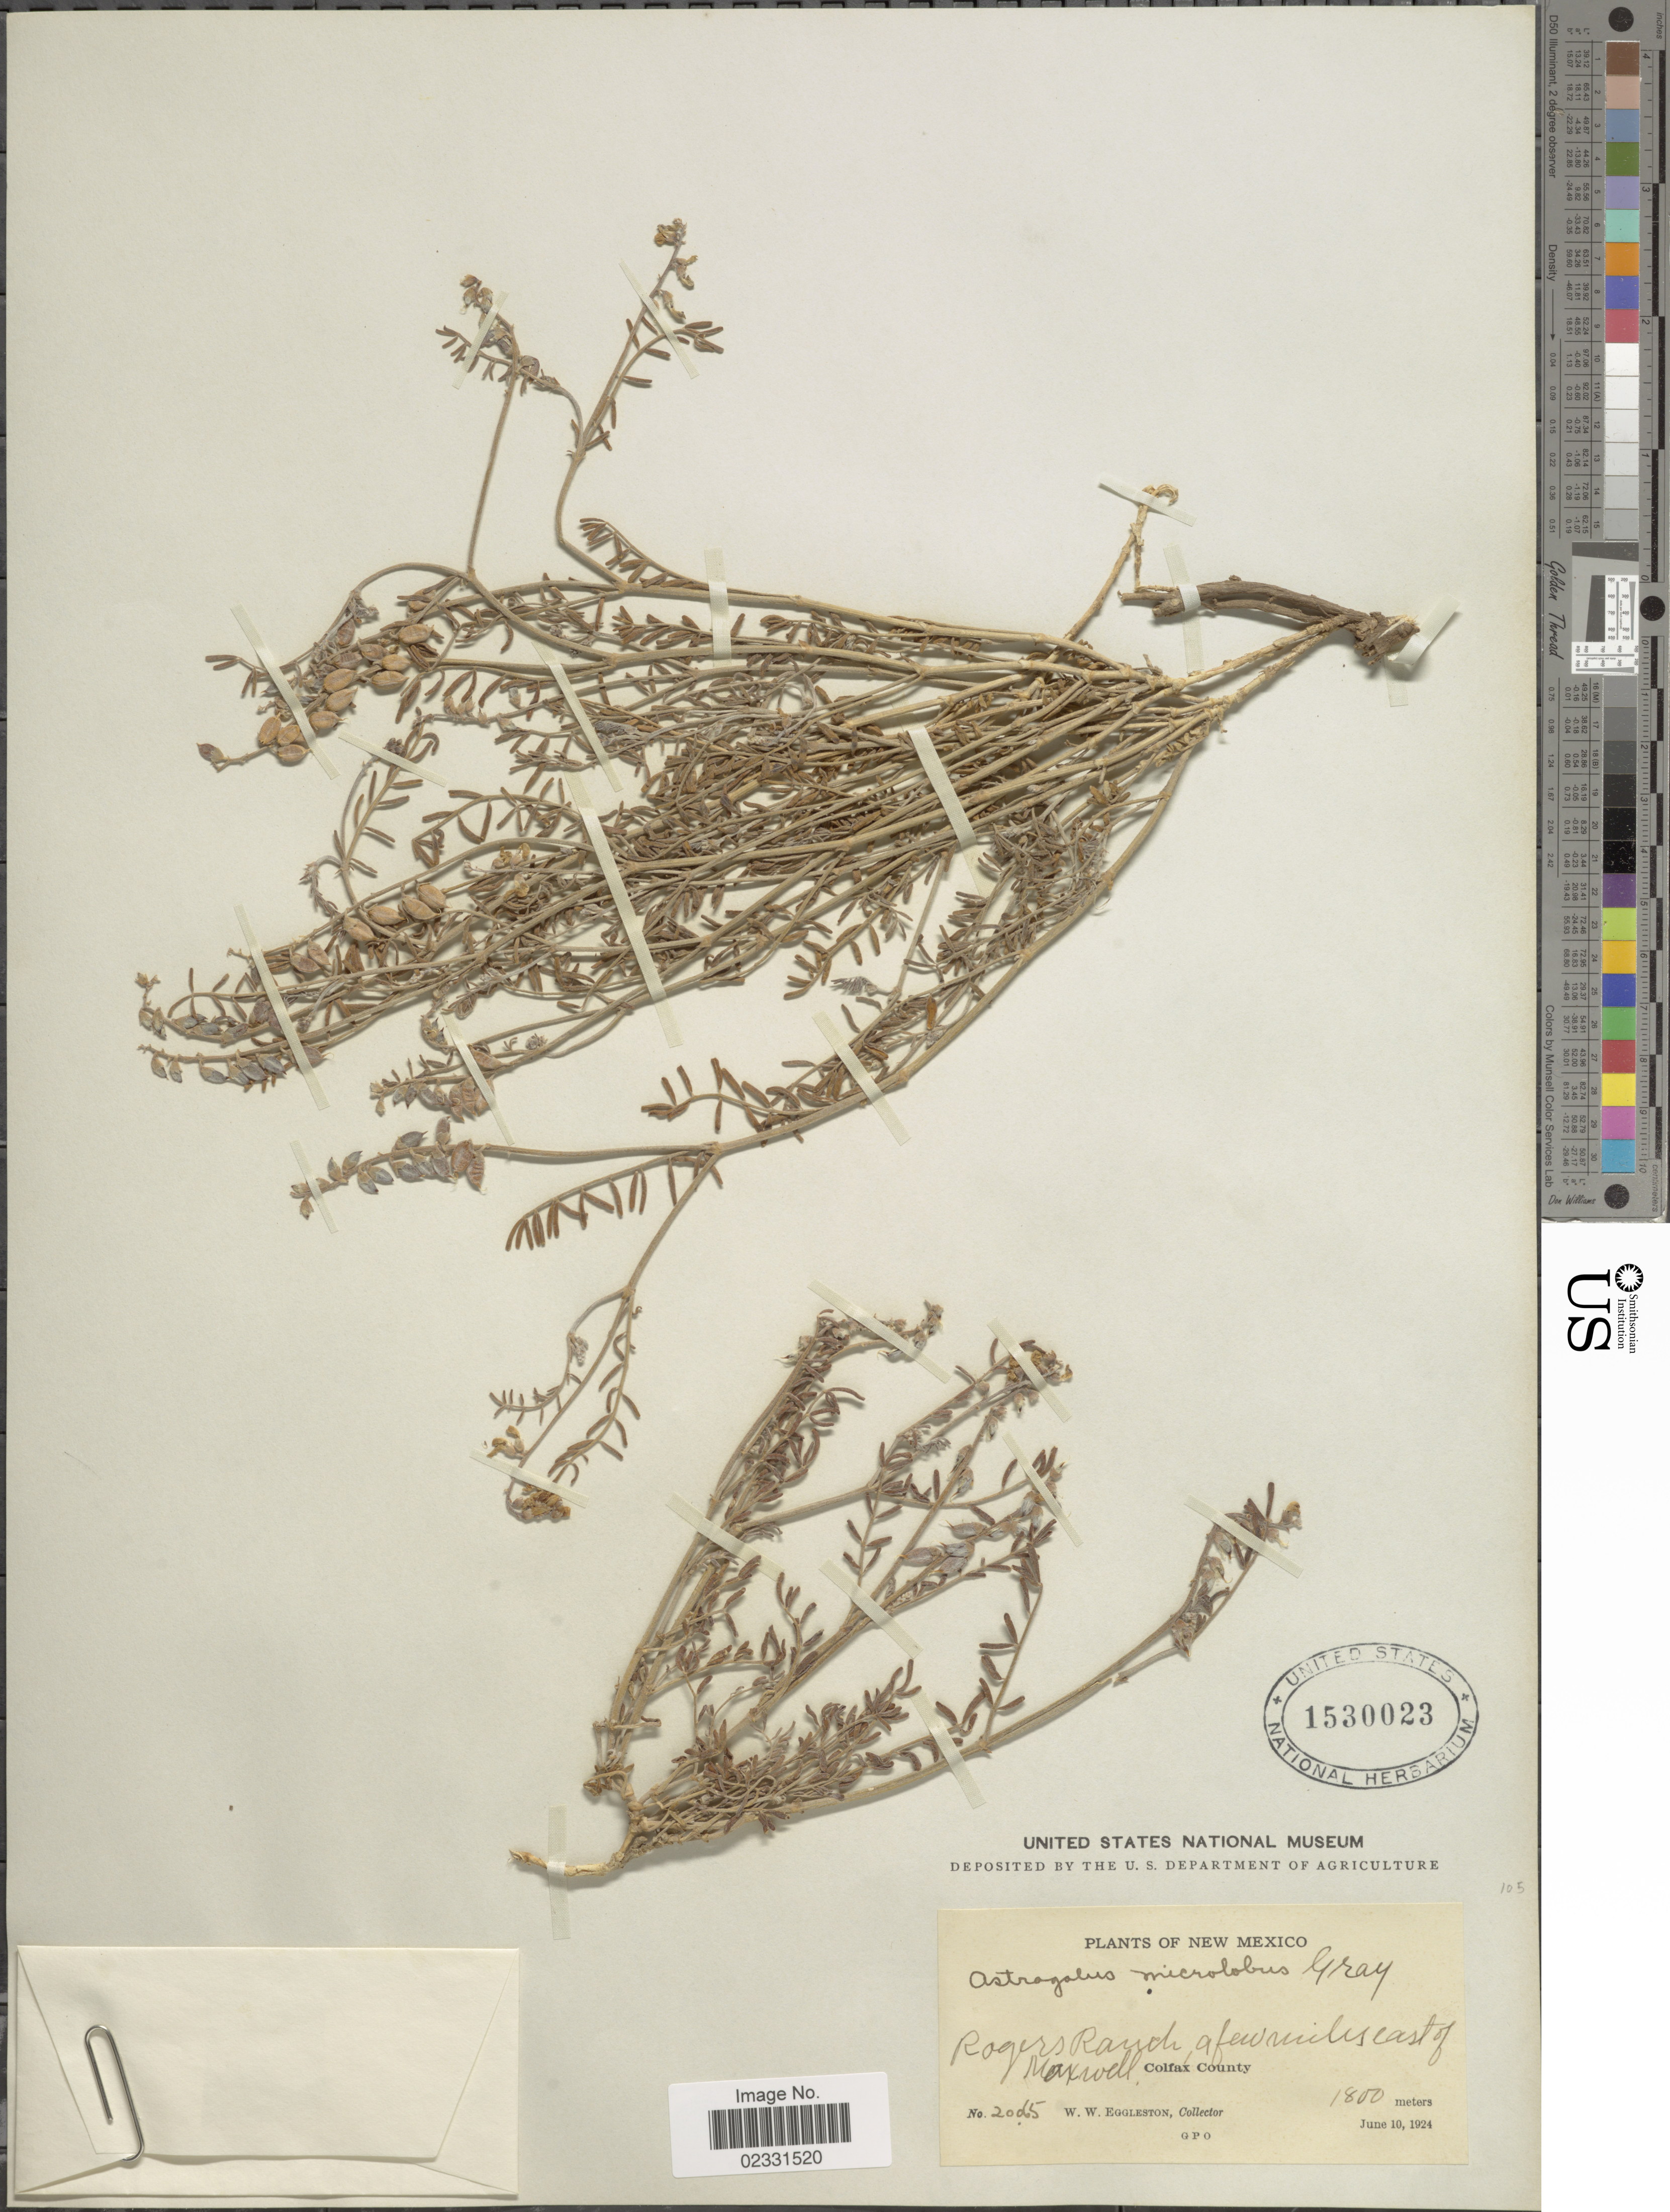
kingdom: Plantae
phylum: Tracheophyta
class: Magnoliopsida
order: Fabales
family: Fabaceae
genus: Astragalus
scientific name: Astragalus gracilis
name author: Nutt.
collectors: W. W. Eggleston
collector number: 20065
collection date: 1924-06-10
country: United States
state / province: New Mexico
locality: Rogers Ranch, a few mile east of Maxwell, Colfax County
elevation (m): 1800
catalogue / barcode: US 1530023